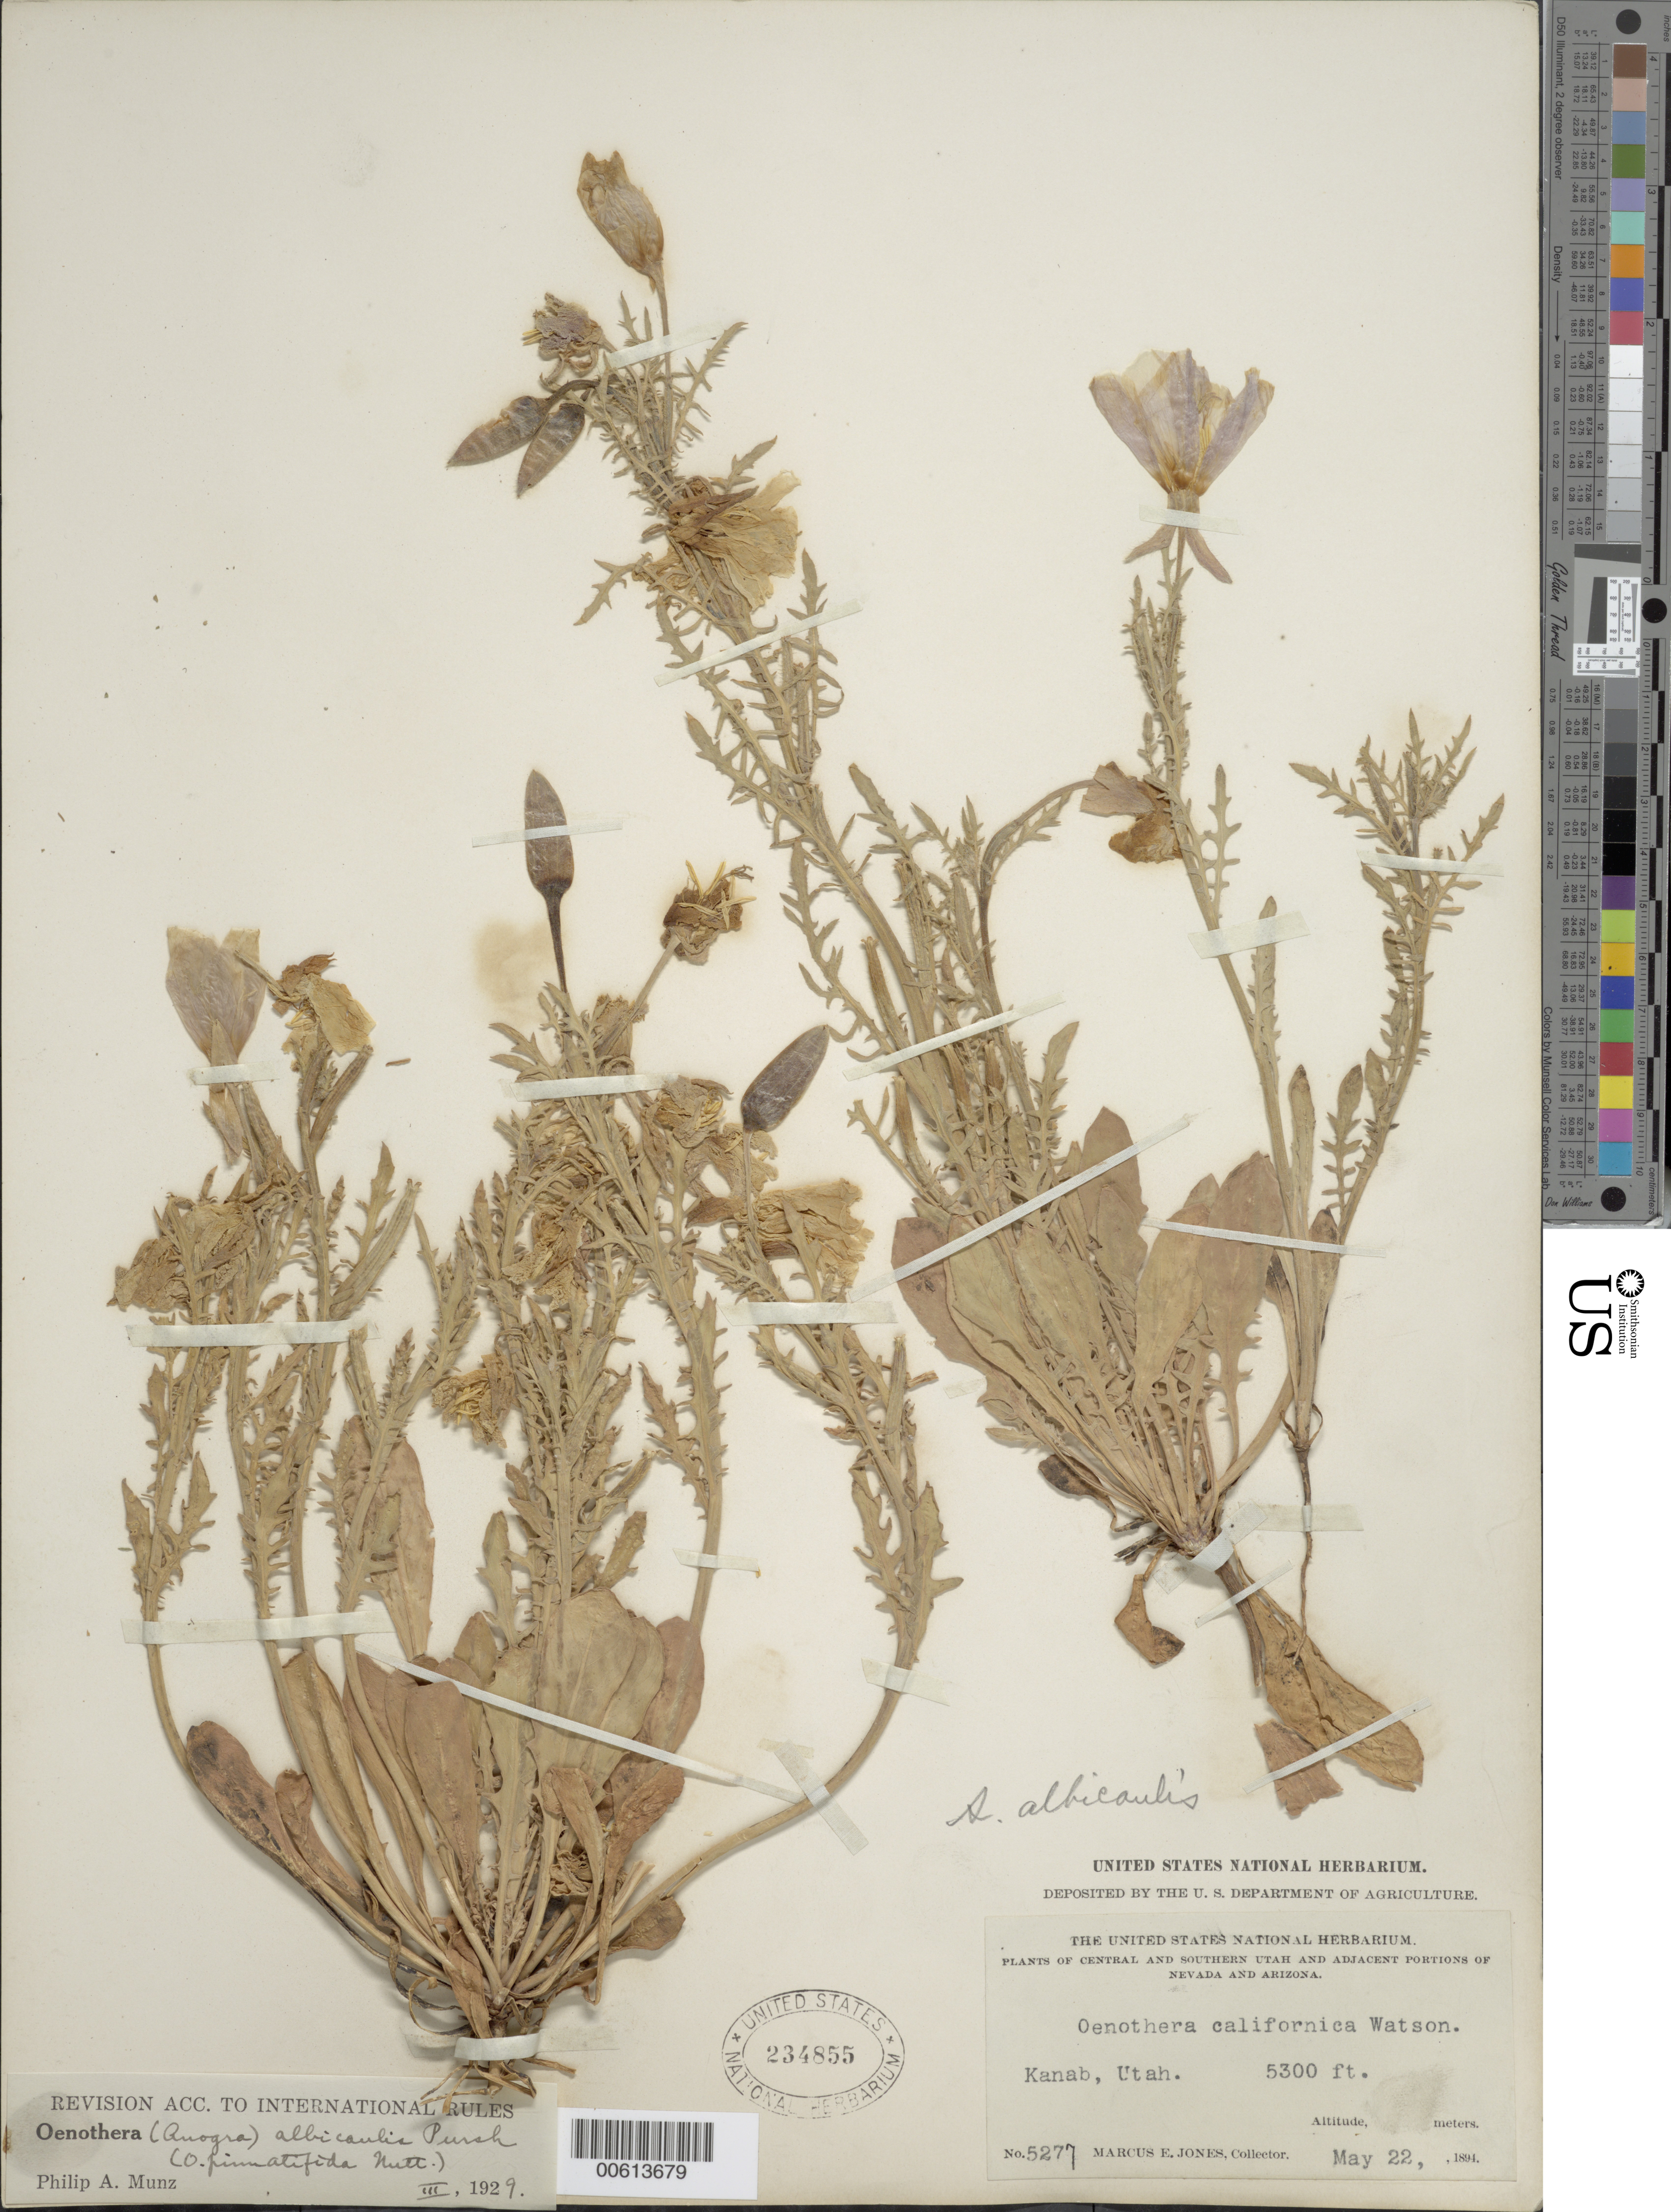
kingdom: Plantae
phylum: Tracheophyta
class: Magnoliopsida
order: Myrtales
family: Onagraceae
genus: Oenothera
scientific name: Oenothera albicaulis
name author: Pursh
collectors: M. E. Jones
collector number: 5277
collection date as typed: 22 May 1894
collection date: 1894-05-22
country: United States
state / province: Utah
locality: Kanab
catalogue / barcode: US 234855